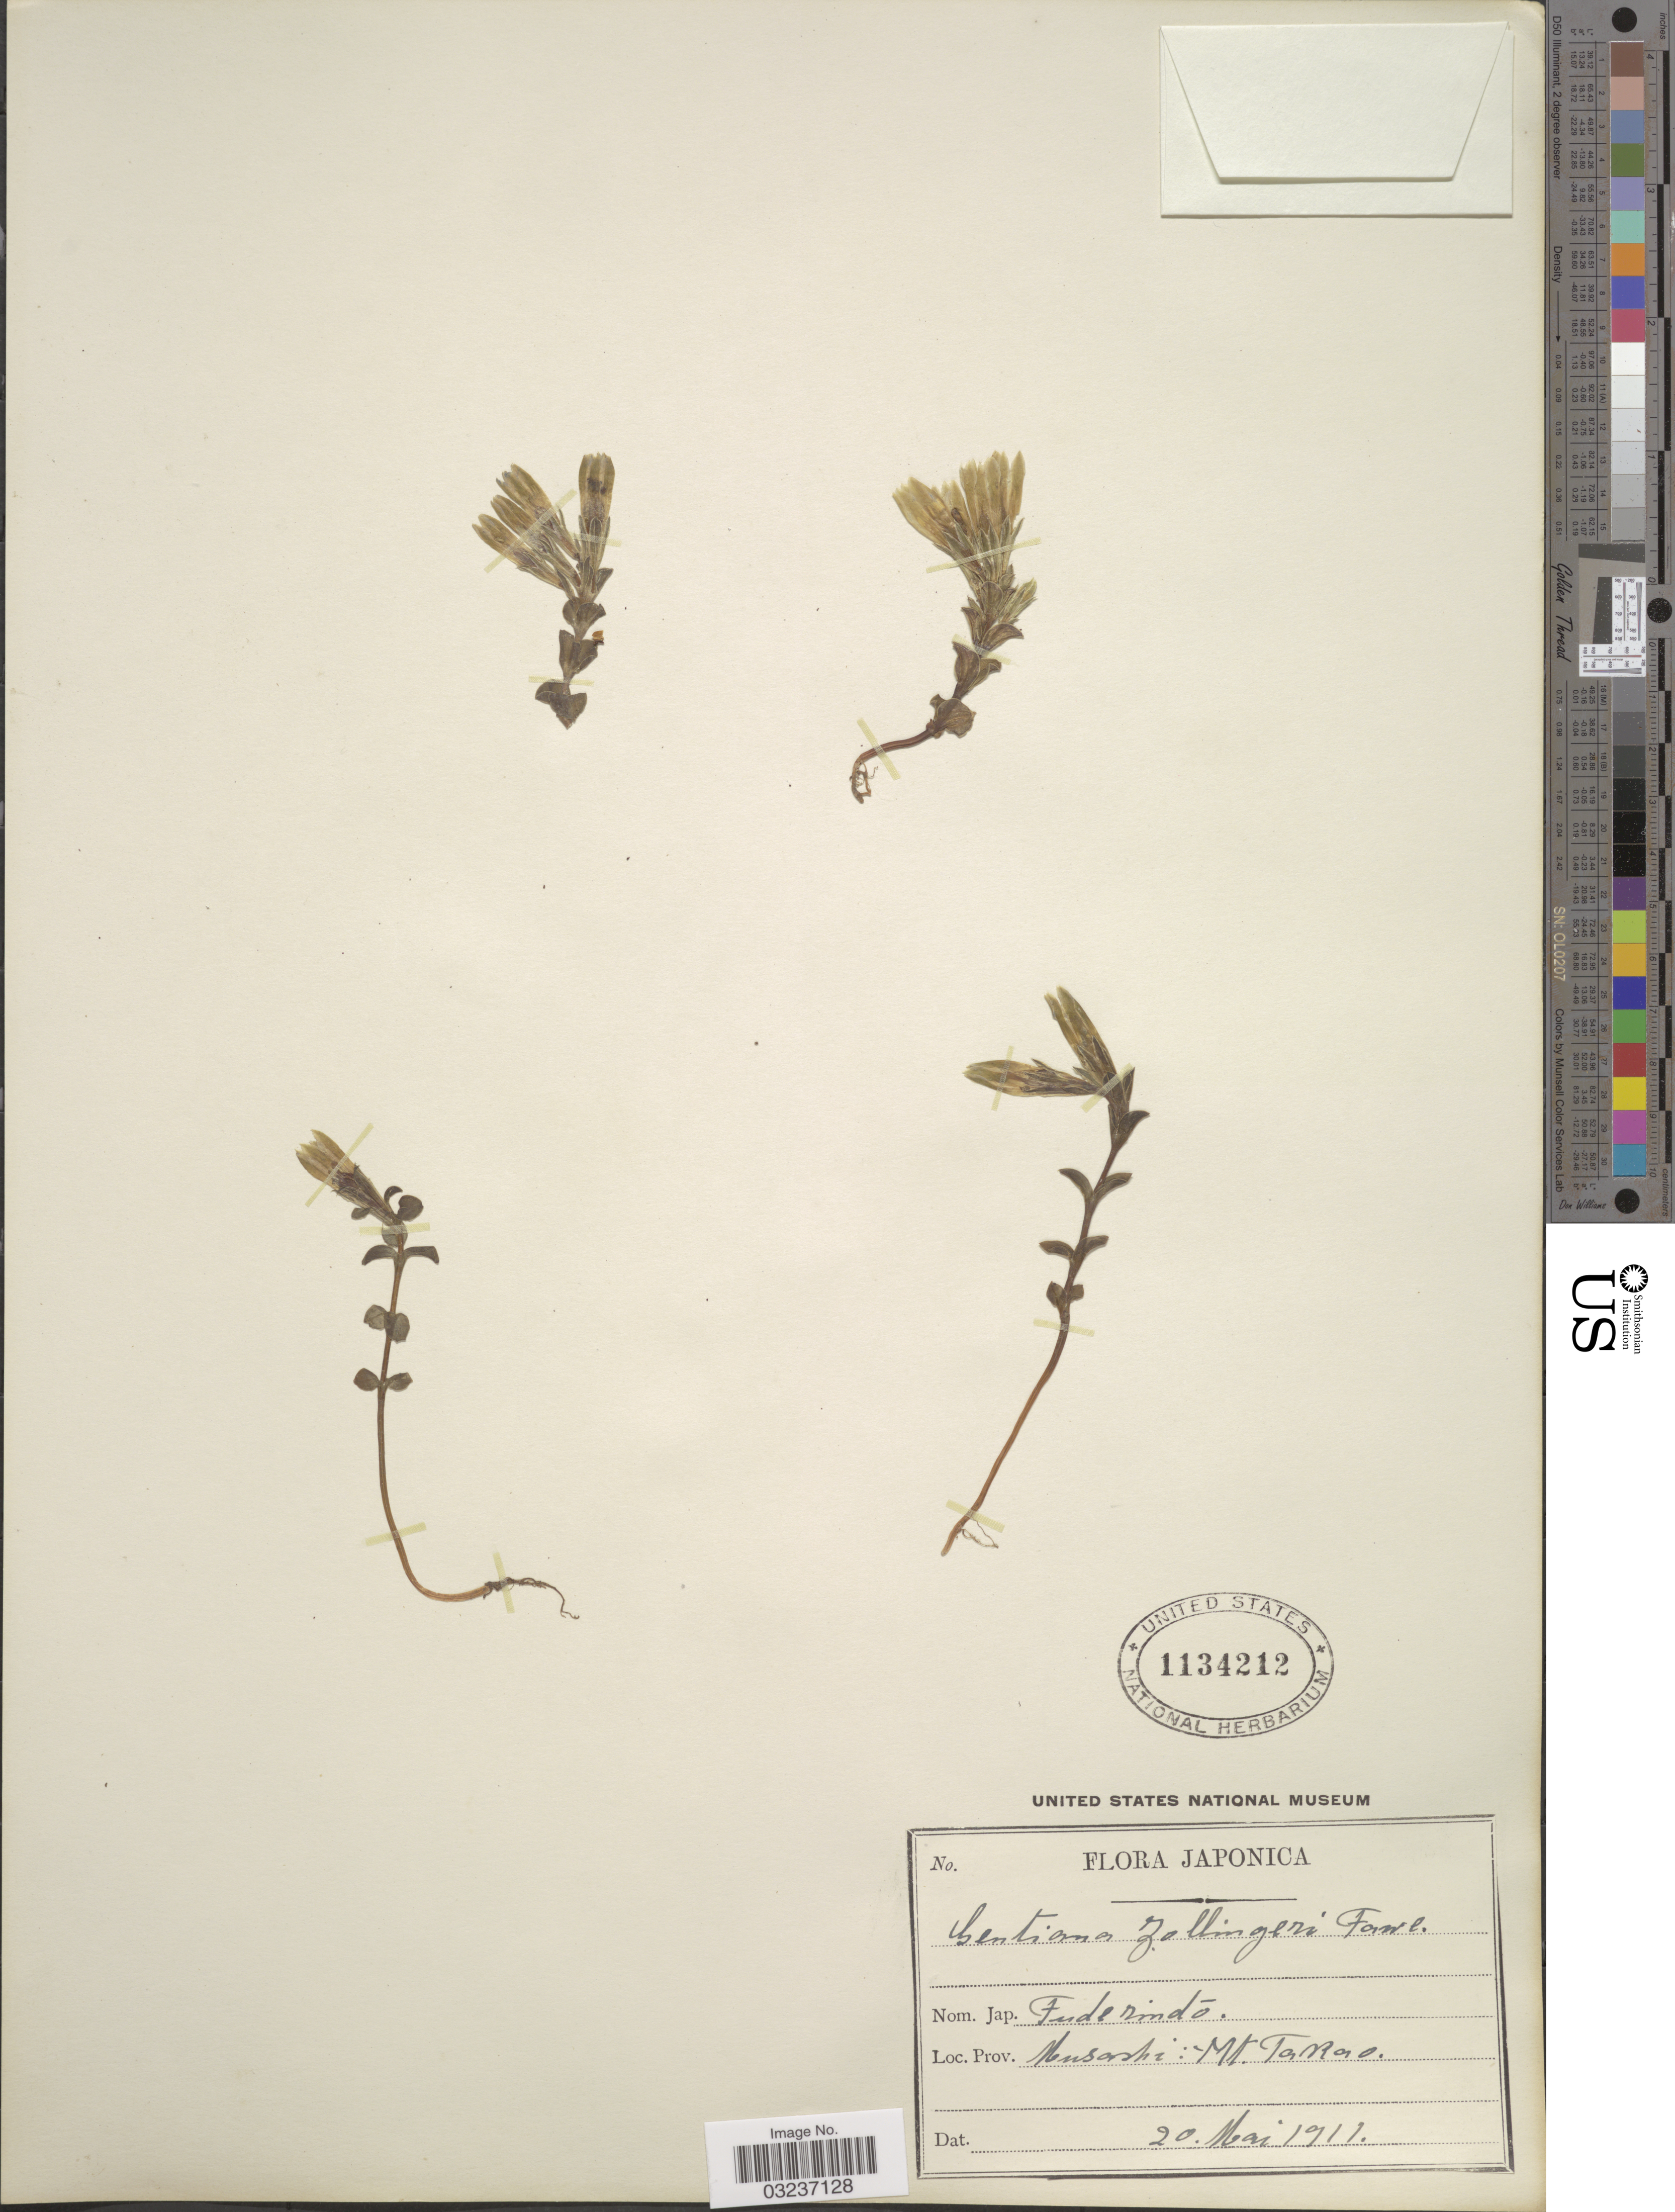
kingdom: Plantae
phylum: Tracheophyta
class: Magnoliopsida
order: Gentianales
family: Gentianaceae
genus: Gentiana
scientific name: Gentiana zollingeri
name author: Fawc.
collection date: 1911-05-20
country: Japan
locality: Prov. Musashi: Mt. Takao.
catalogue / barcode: US 1134212